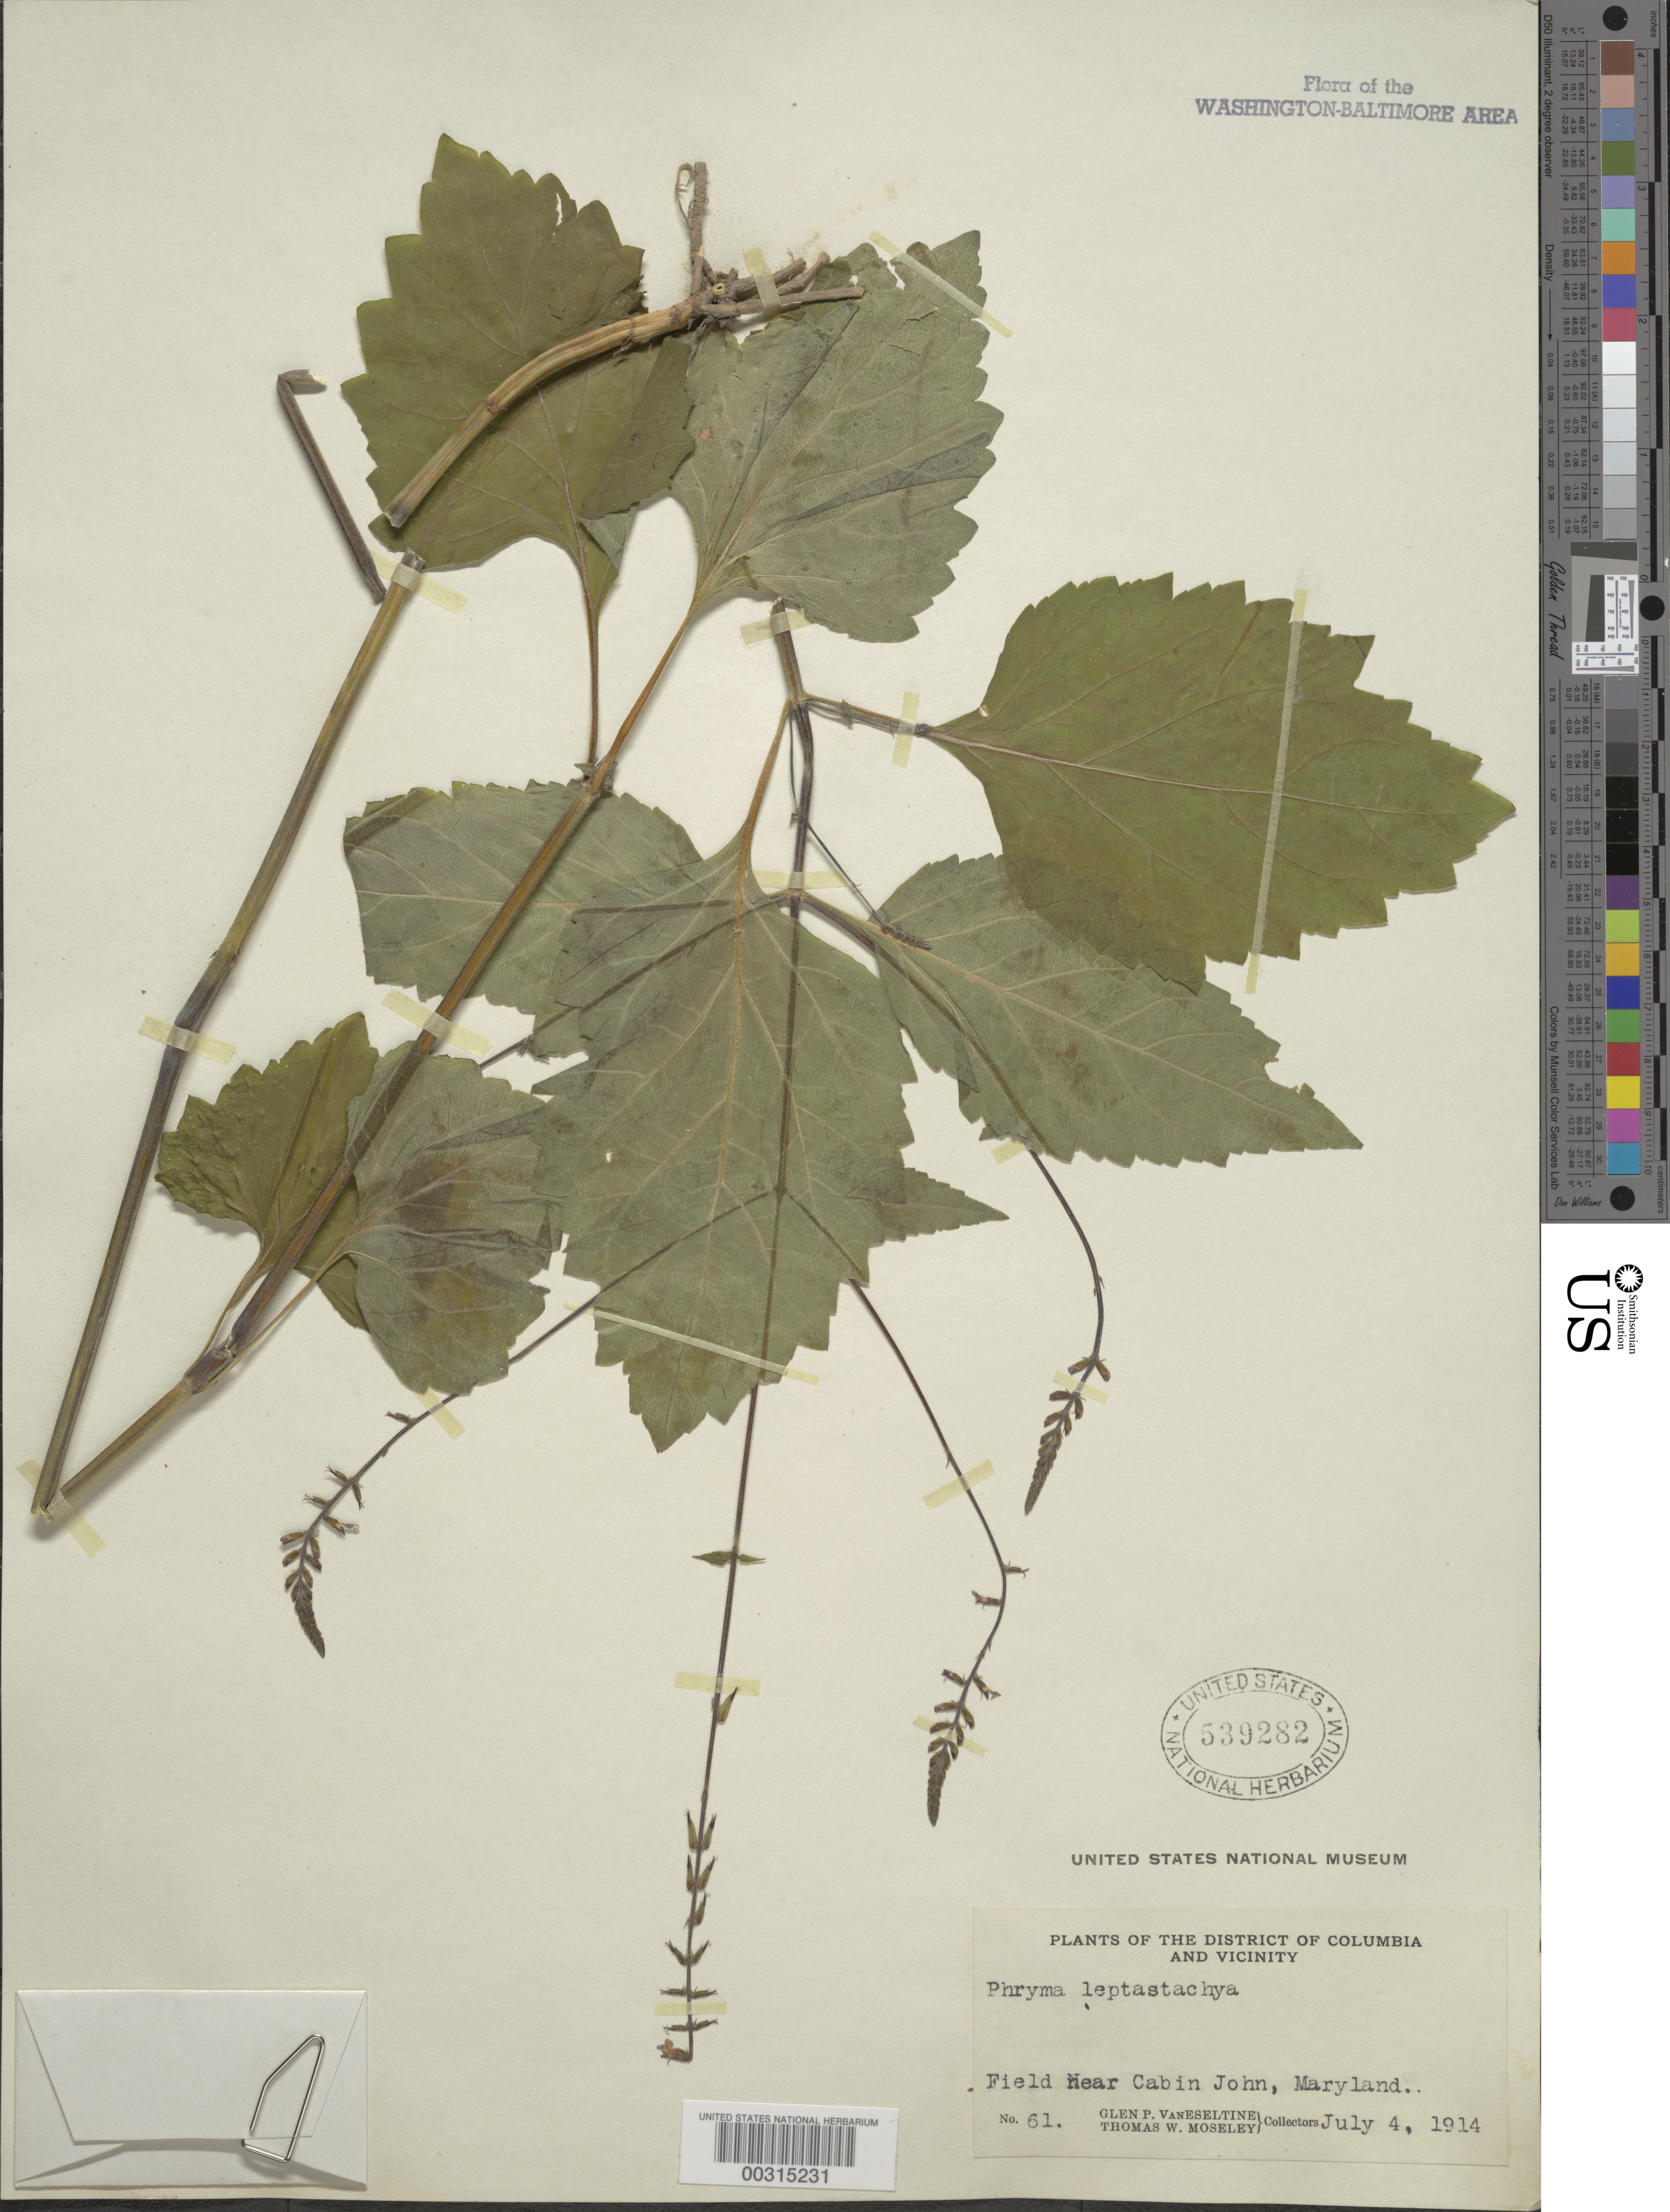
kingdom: Plantae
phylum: Tracheophyta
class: Magnoliopsida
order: Lamiales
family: Phrymaceae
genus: Phryma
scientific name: Phryma leptostachya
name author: L.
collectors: G. P. Van Eseltine & T. Moseley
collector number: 61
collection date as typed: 04 Jul 1914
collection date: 1914-07-04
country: United States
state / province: Maryland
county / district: Montgomery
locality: Near Cabin John Bridge C. & O. Canal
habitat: Field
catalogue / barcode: US 539282